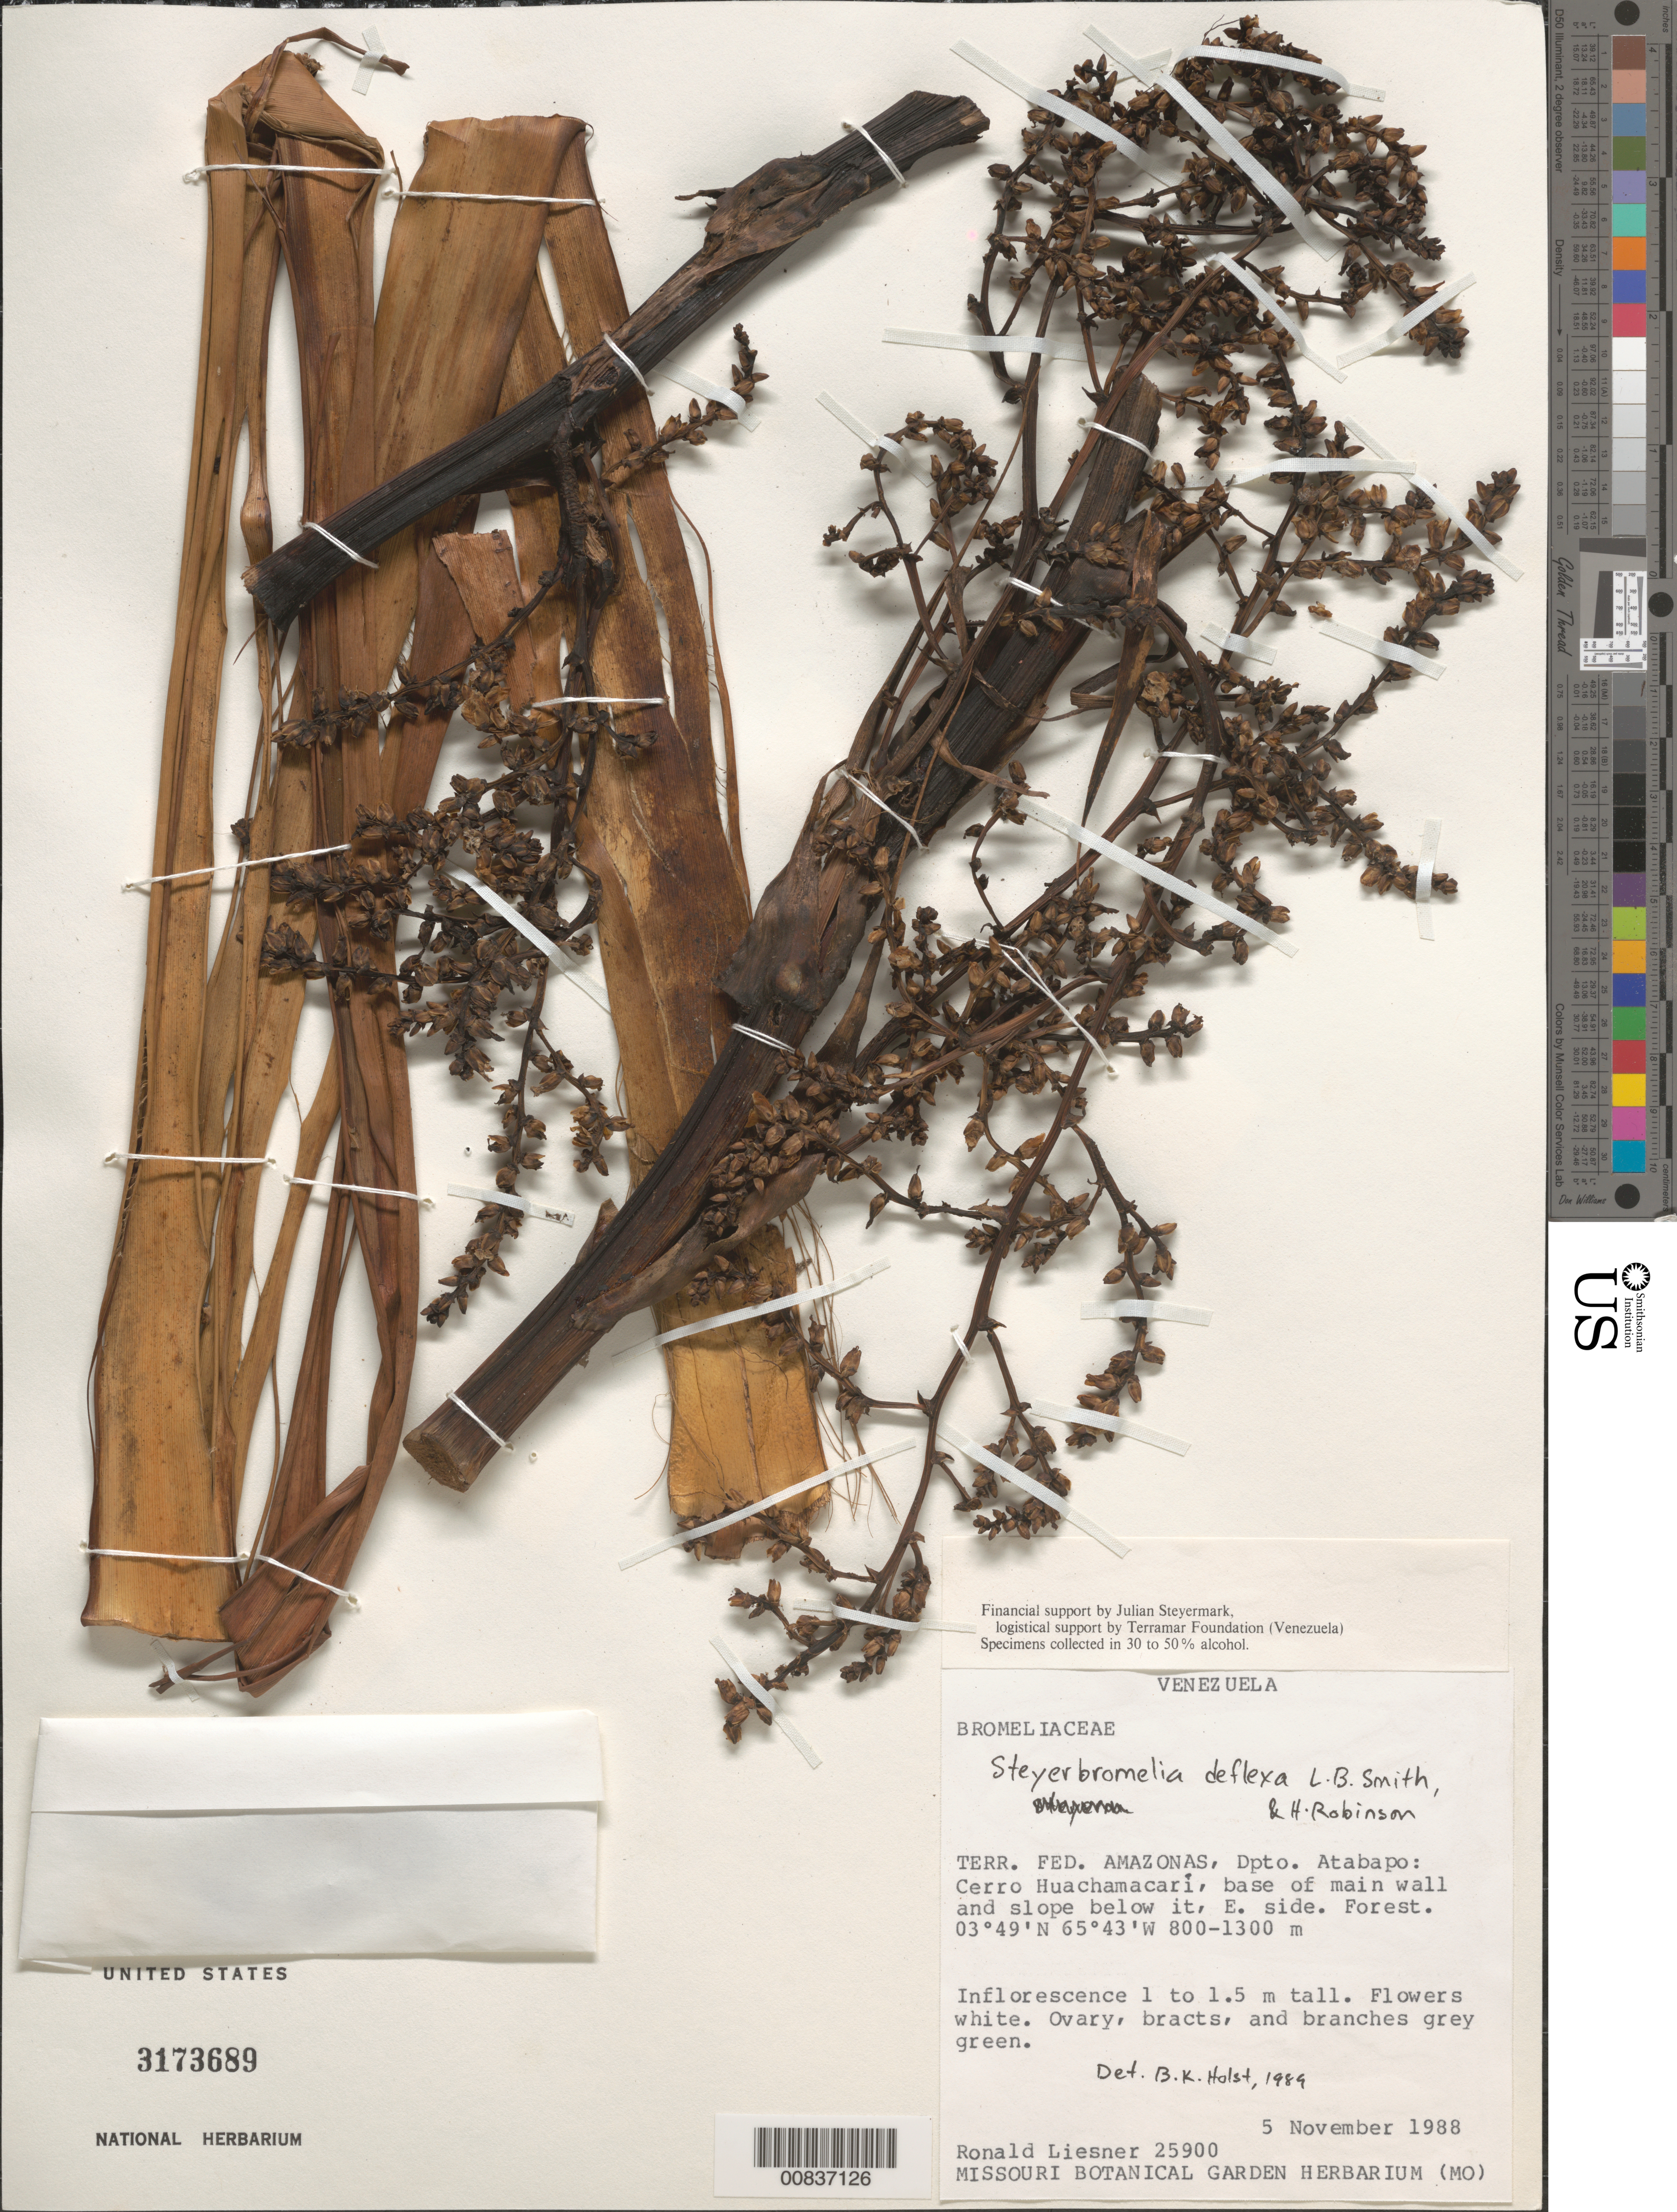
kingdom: Plantae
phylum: Tracheophyta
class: Liliopsida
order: Poales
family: Bromeliaceae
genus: Steyerbromelia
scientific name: Steyerbromelia deflexa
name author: L.B. Sm. & H. Rob.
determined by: Holst, Bruce K.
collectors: R. L. Liesner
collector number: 25900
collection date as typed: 5-Nov-88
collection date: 1988-11-05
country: Venezuela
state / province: Amazonas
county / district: Atabapo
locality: Cerro Huachamacari, E slope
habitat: Forest at base of main wall and slope below it.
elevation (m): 800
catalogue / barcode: US 3173689